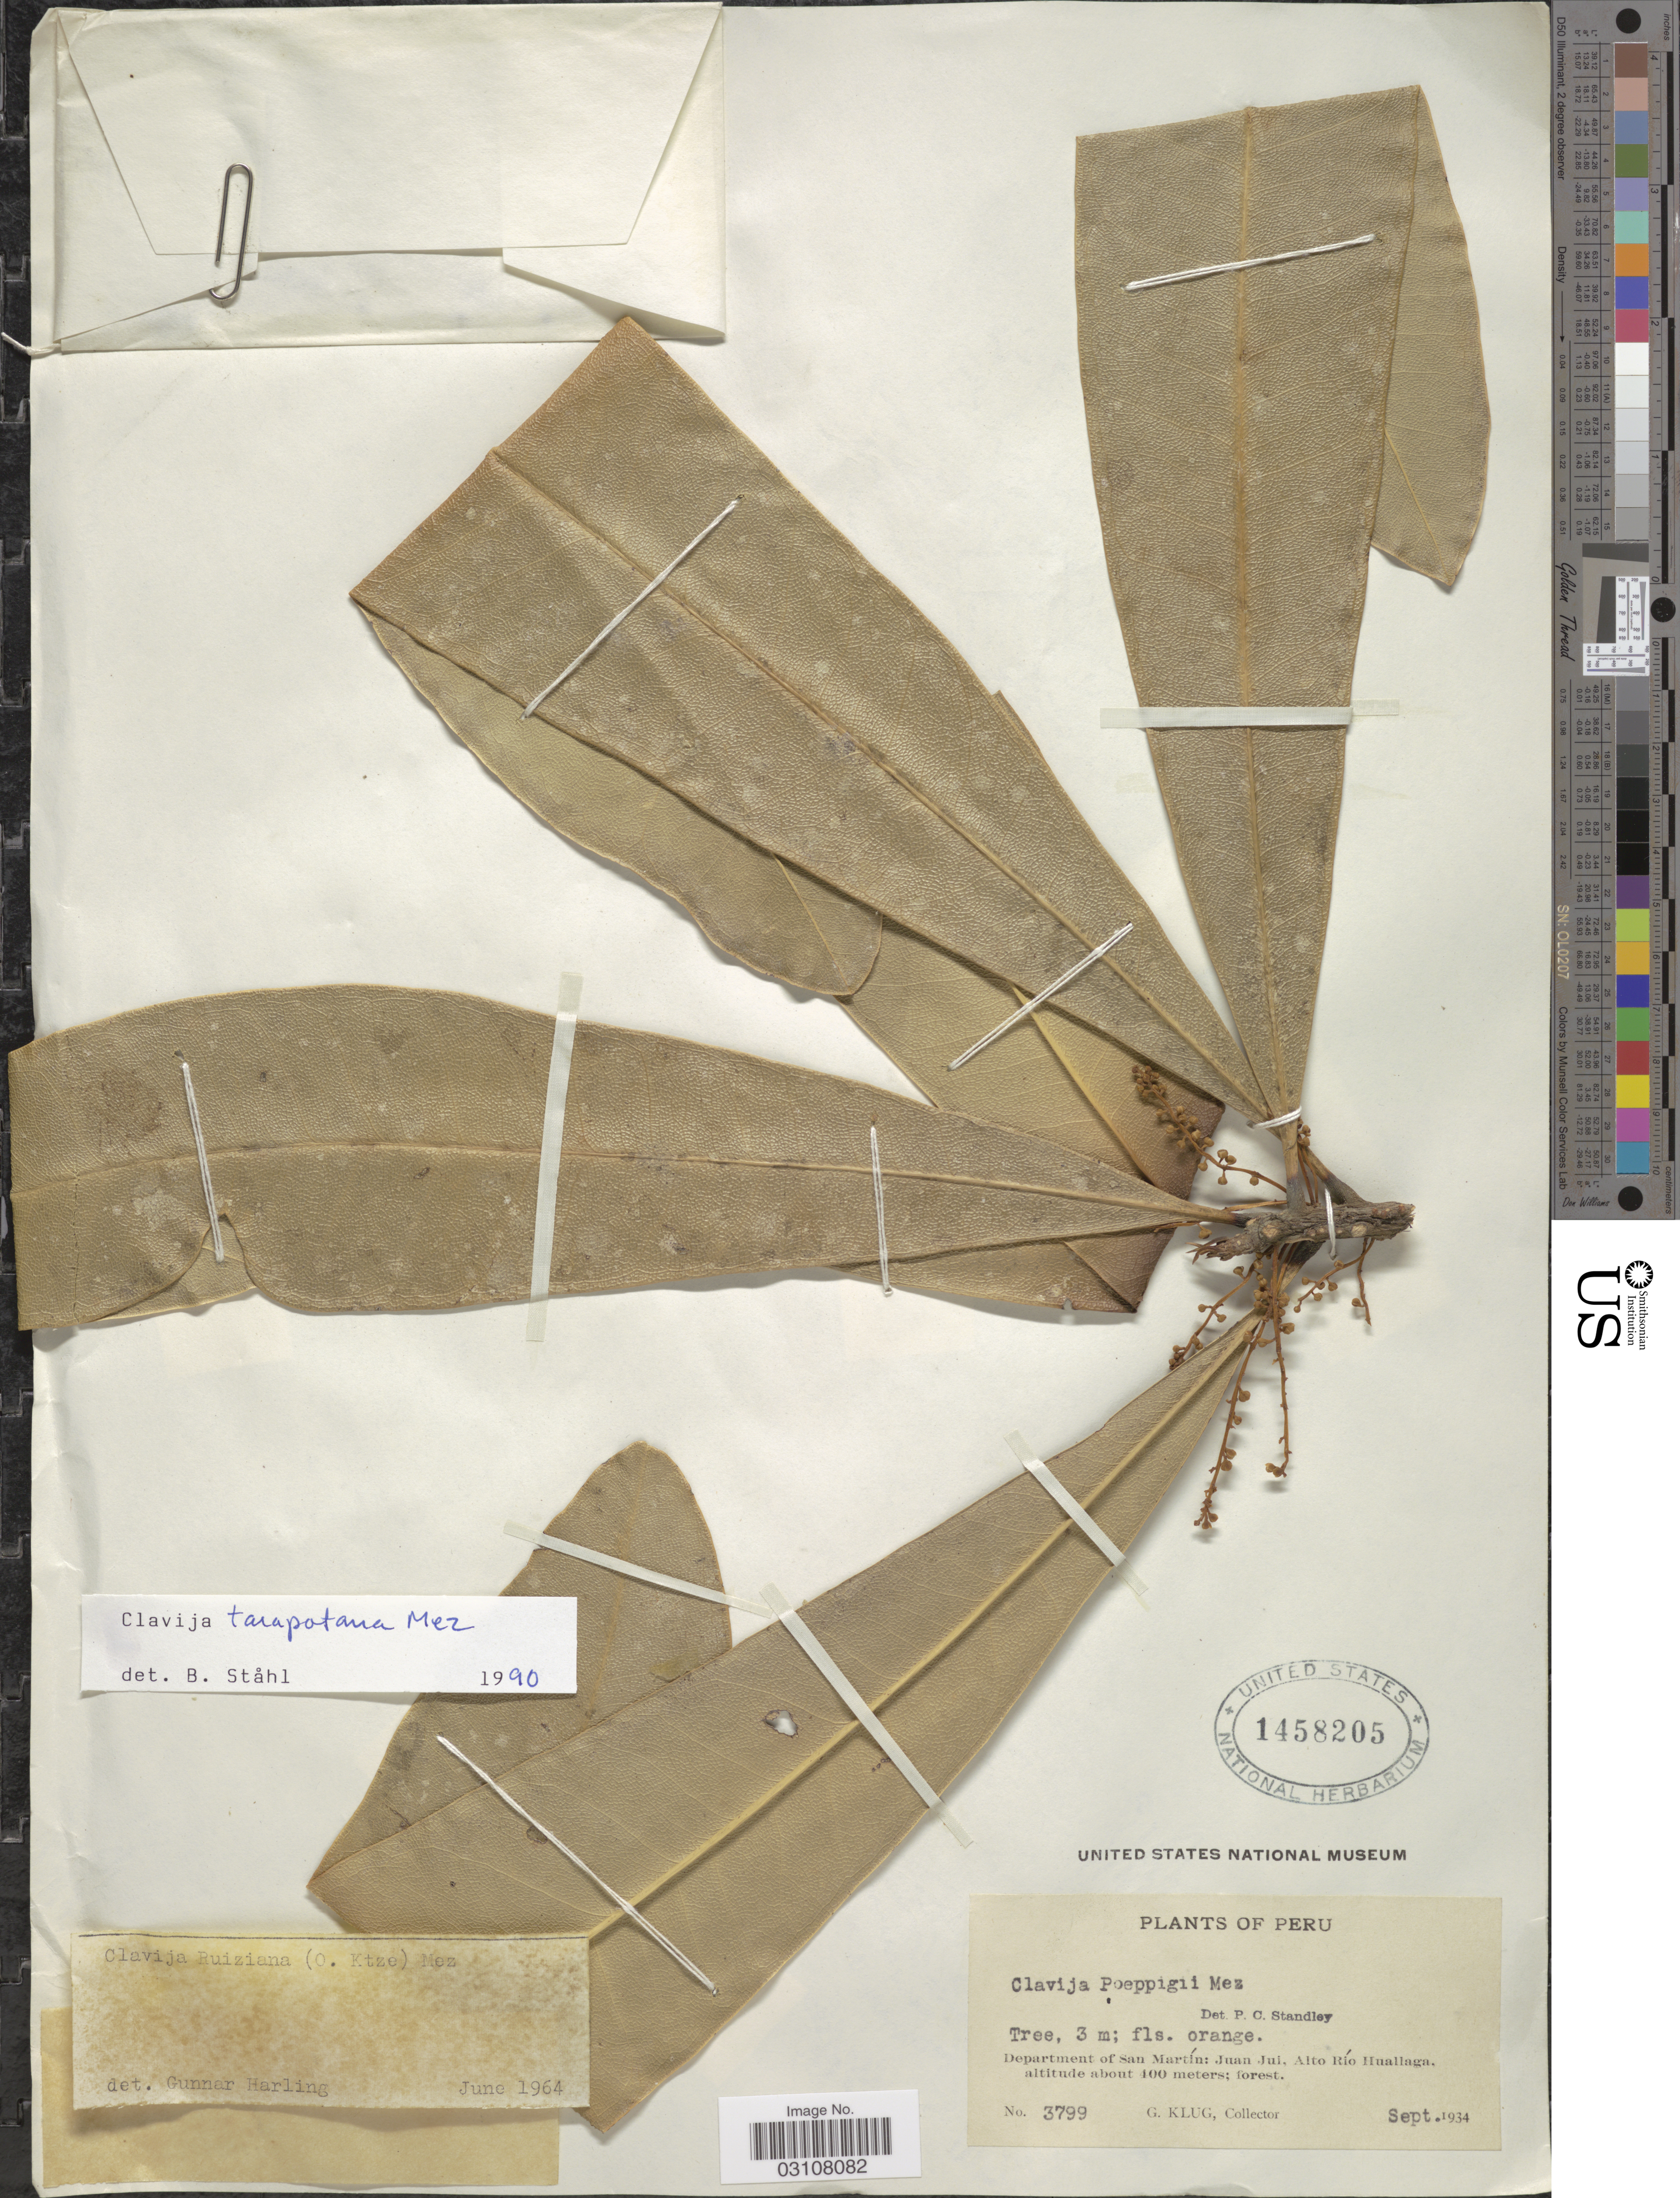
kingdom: Plantae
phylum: Tracheophyta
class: Magnoliopsida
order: Ericales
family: Primulaceae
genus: Clavija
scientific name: Clavija tarapotana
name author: Mez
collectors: G. Klug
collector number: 3799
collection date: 1934-09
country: Peru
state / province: San Martín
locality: Department of San Martín: Juan Jui, Alto Río Huallaga.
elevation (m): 400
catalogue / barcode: US 1458205